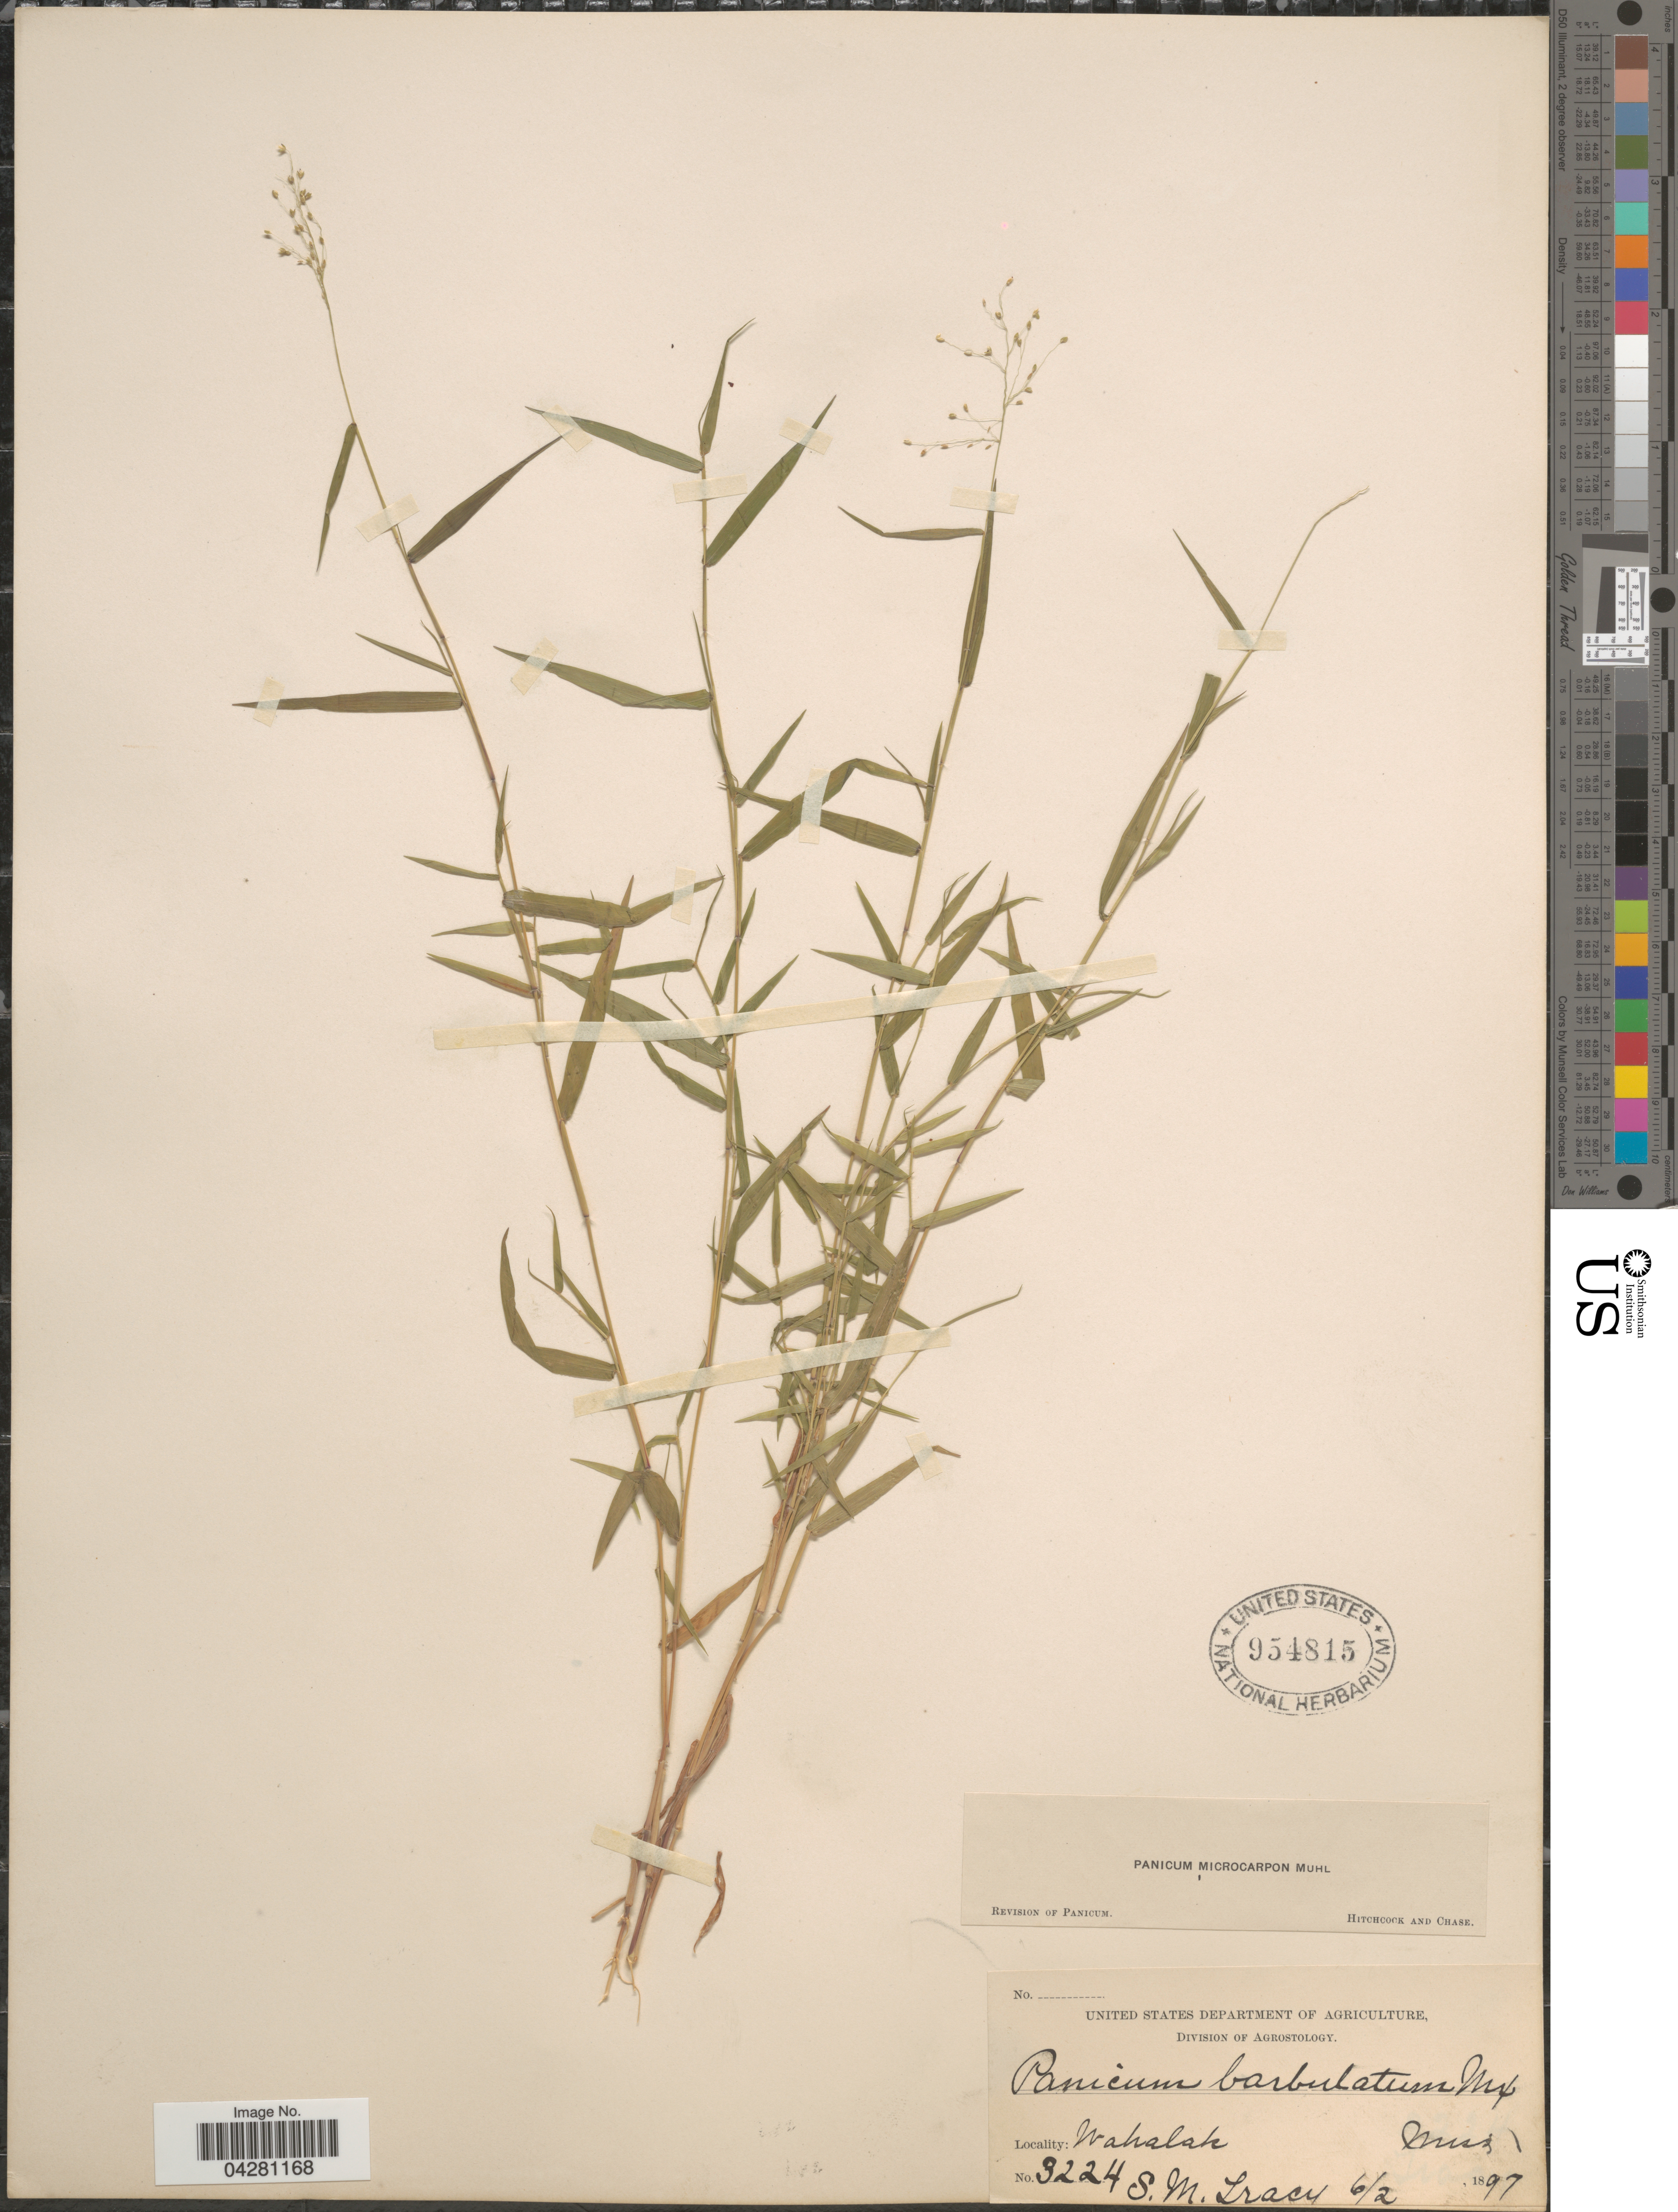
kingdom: Plantae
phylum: Tracheophyta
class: Liliopsida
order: Poales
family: Poaceae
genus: Dichanthelium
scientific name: Dichanthelium dichotomum var. dichotomum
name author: (L.) Gould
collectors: S. M. Tracy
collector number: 3224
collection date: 1897-06-02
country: United States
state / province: Mississippi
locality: Wahalak.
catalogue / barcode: US 954815